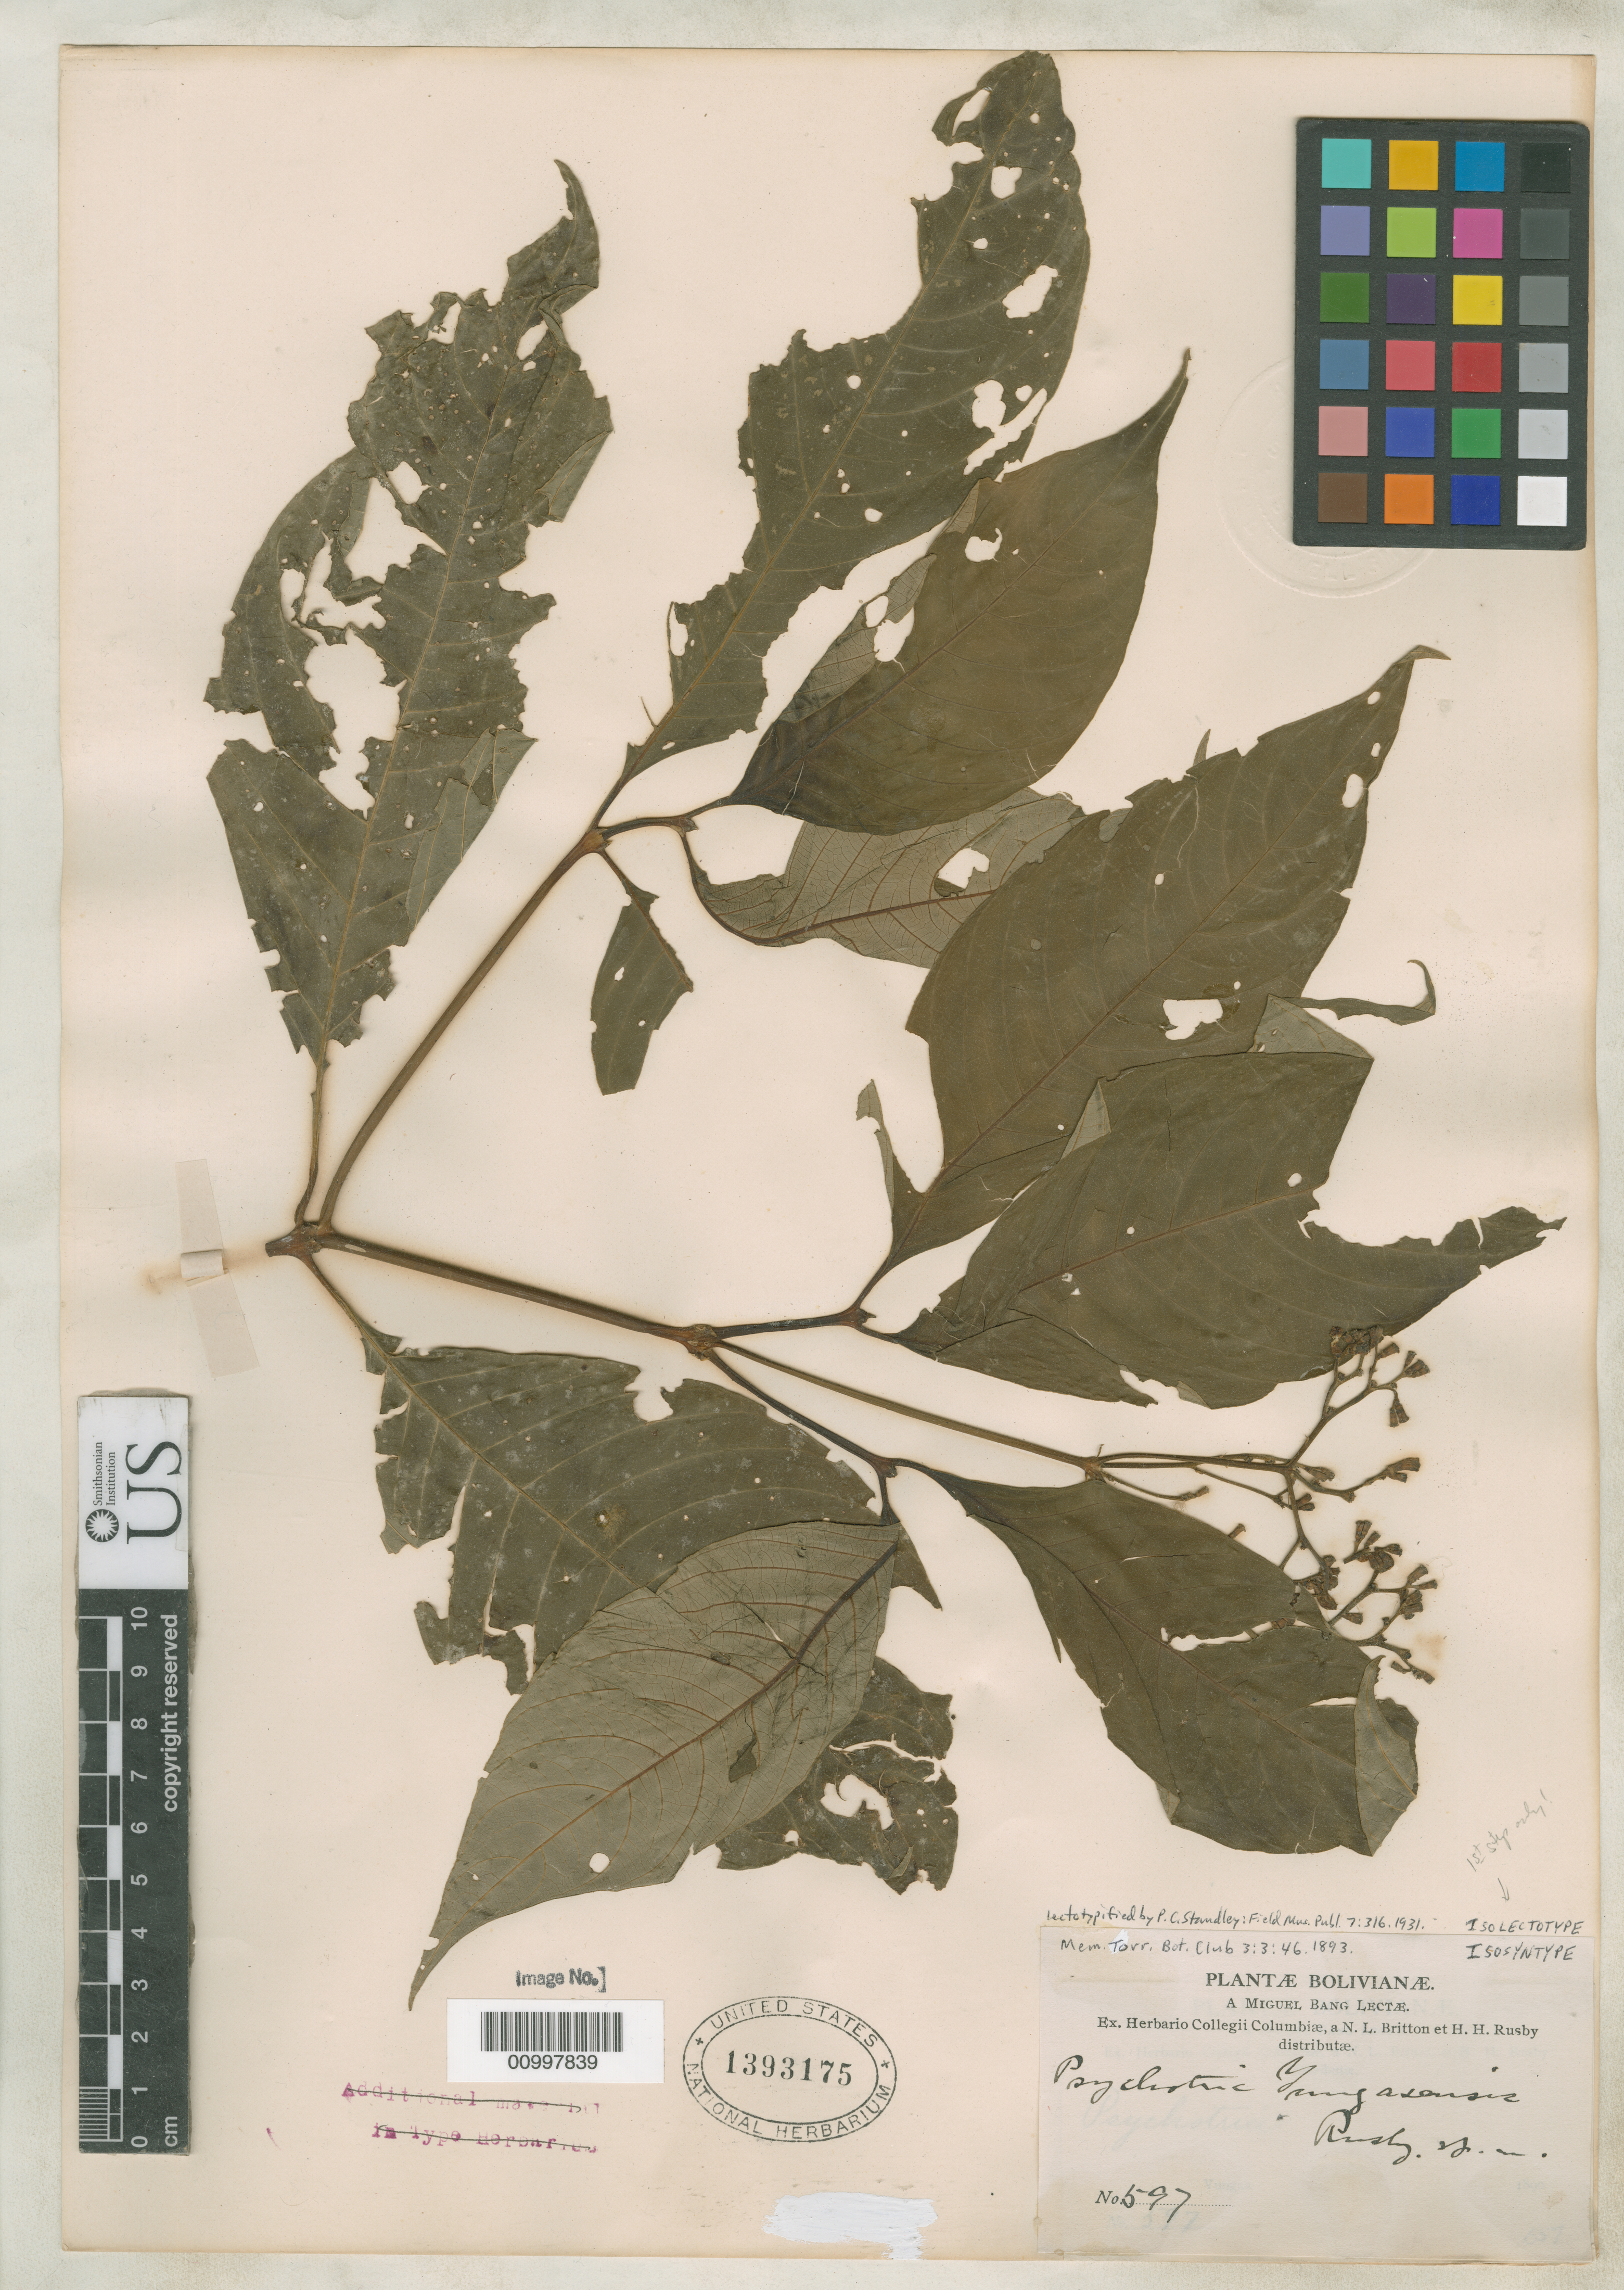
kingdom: Plantae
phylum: Tracheophyta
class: Magnoliopsida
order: Gentianales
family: Rubiaceae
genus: Psychotria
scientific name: Psychotria yungasensis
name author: Rusby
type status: Lectotype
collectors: M. Bang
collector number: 597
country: Bolivia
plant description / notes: First-step lectotypification only; Bang 597 cited as "type collection" by Standley, with several herbaria cited.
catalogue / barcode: US 1393175